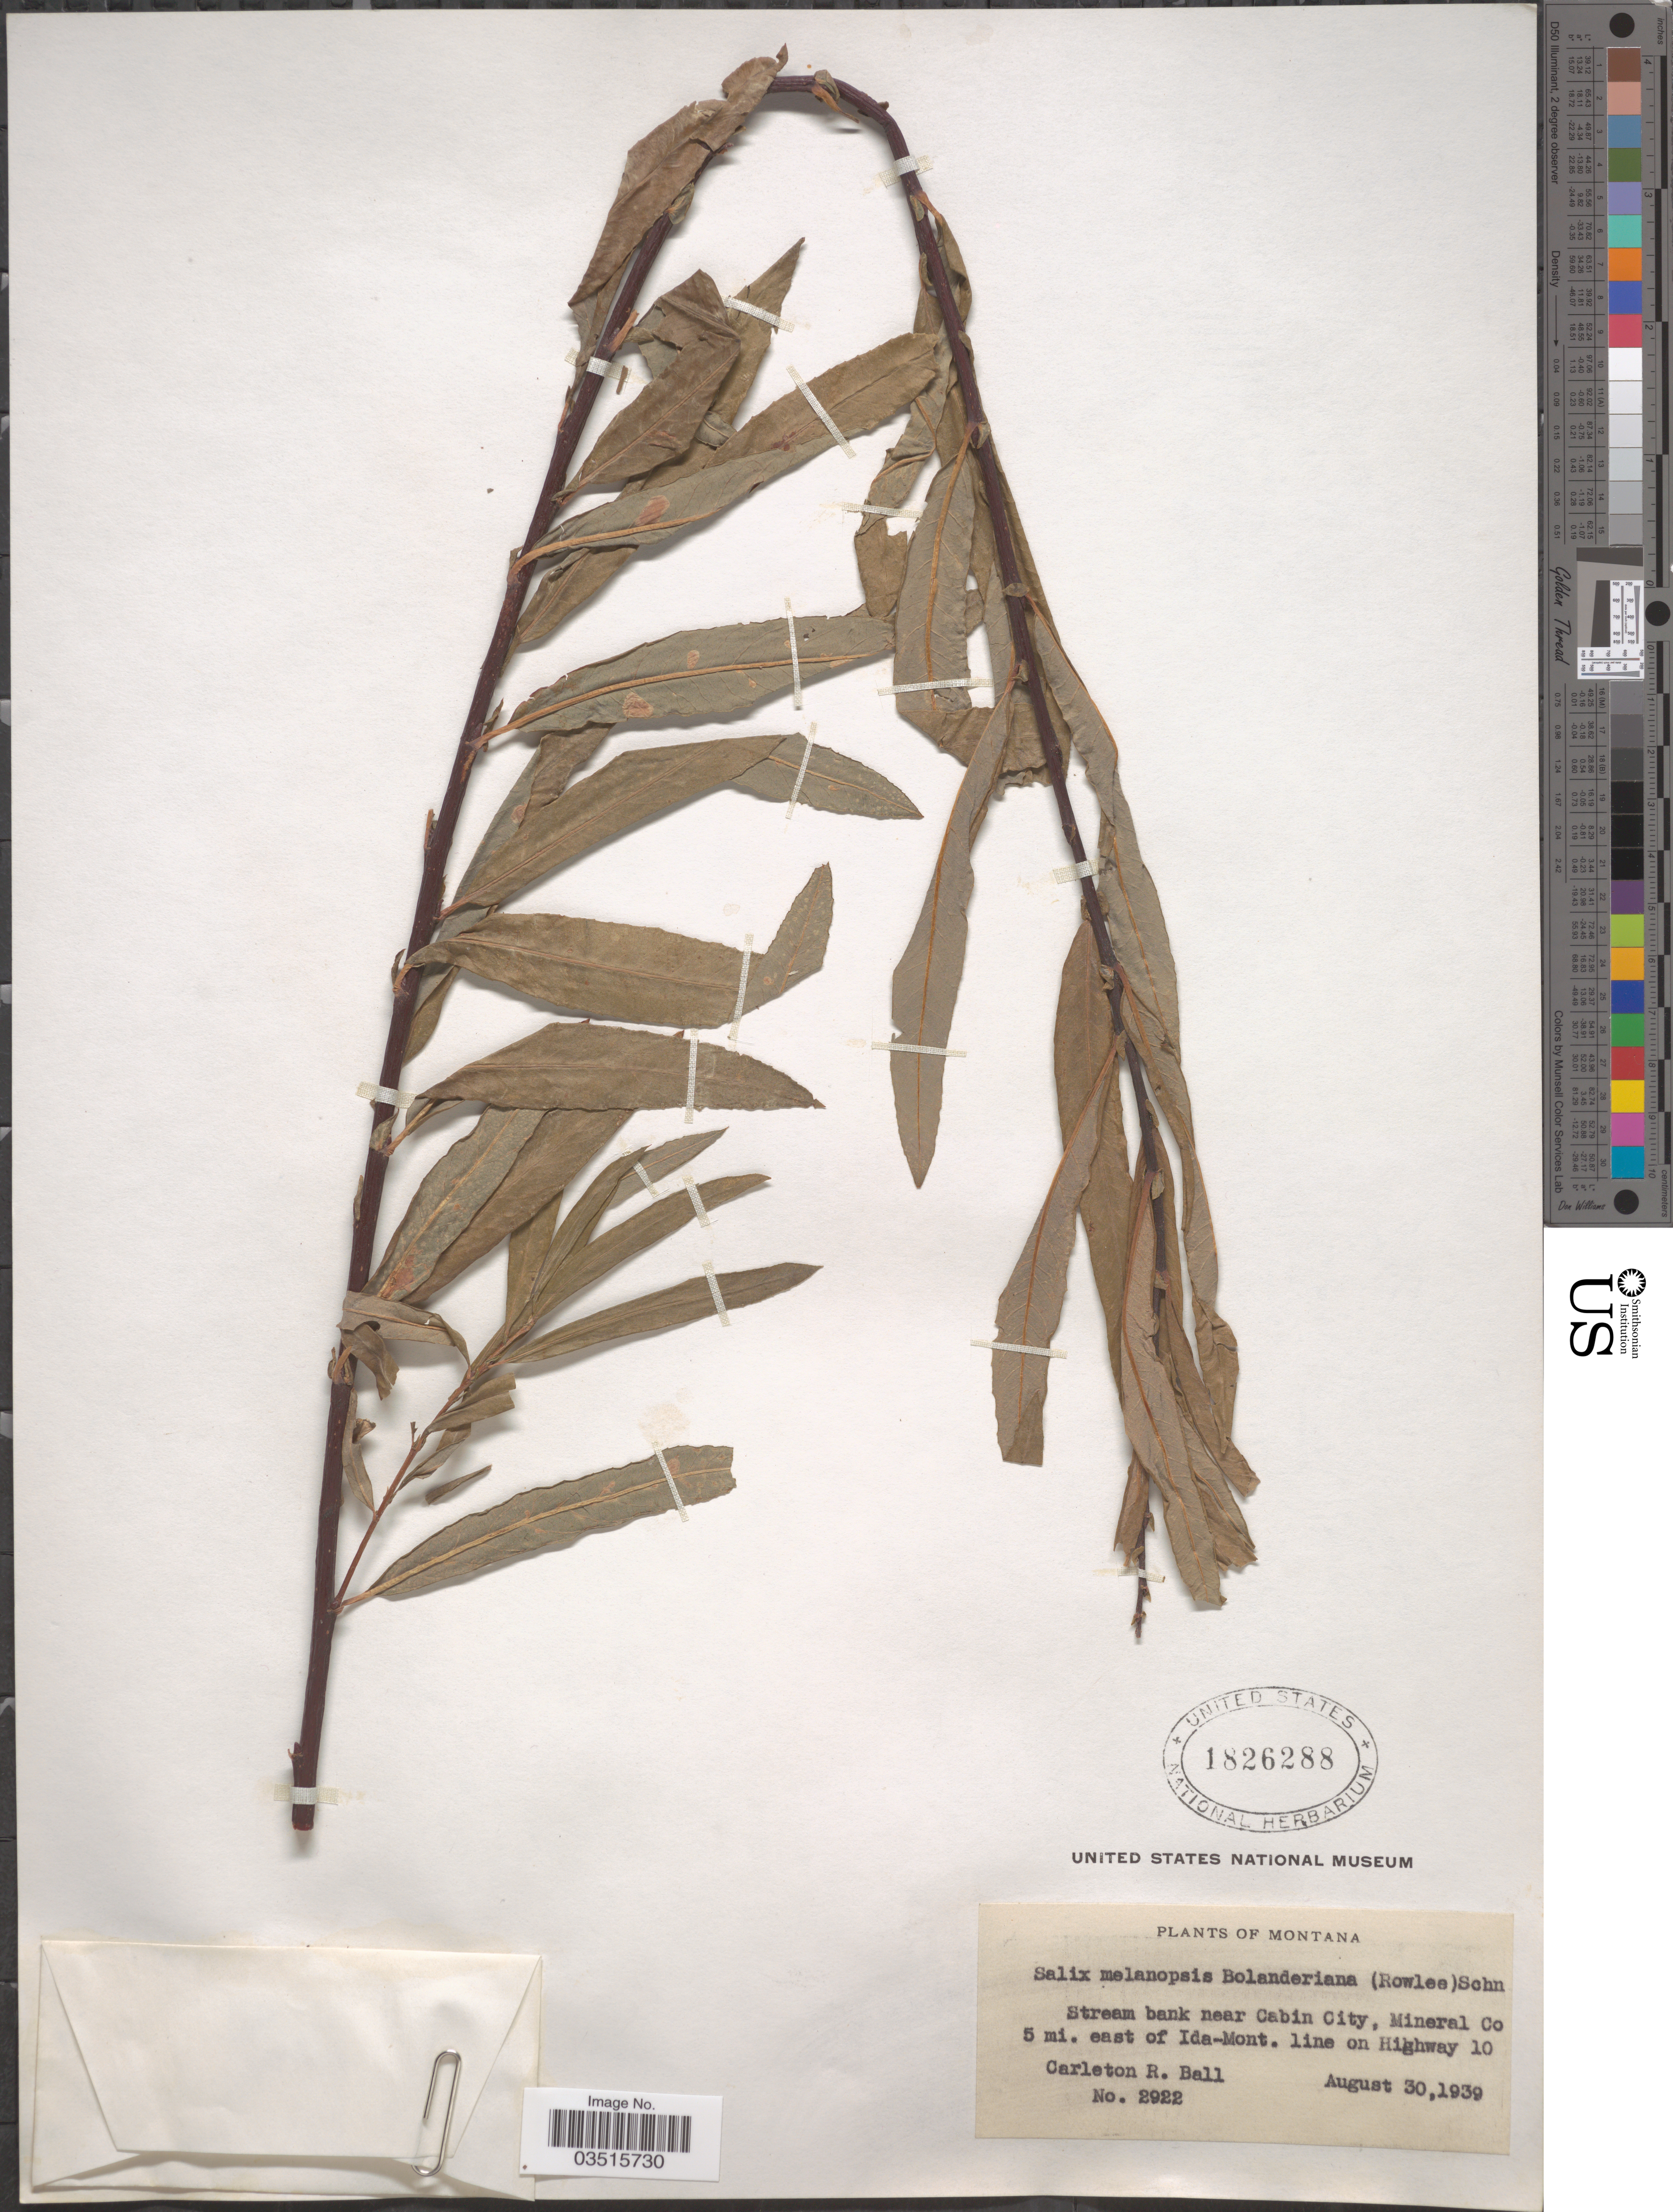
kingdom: Plantae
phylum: Tracheophyta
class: Magnoliopsida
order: Malpighiales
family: Salicaceae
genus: Salix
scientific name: Salix melanopsis var. bolanderiana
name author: (Rowlee) C.K. Schneid.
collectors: C. R. Ball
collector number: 2922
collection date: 1939-08-30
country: United States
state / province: Montana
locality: Stream bank near Cabin City, Mineral Co. 5 mi. east of Ida-Mont. line on Highway 10.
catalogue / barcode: US 1826288